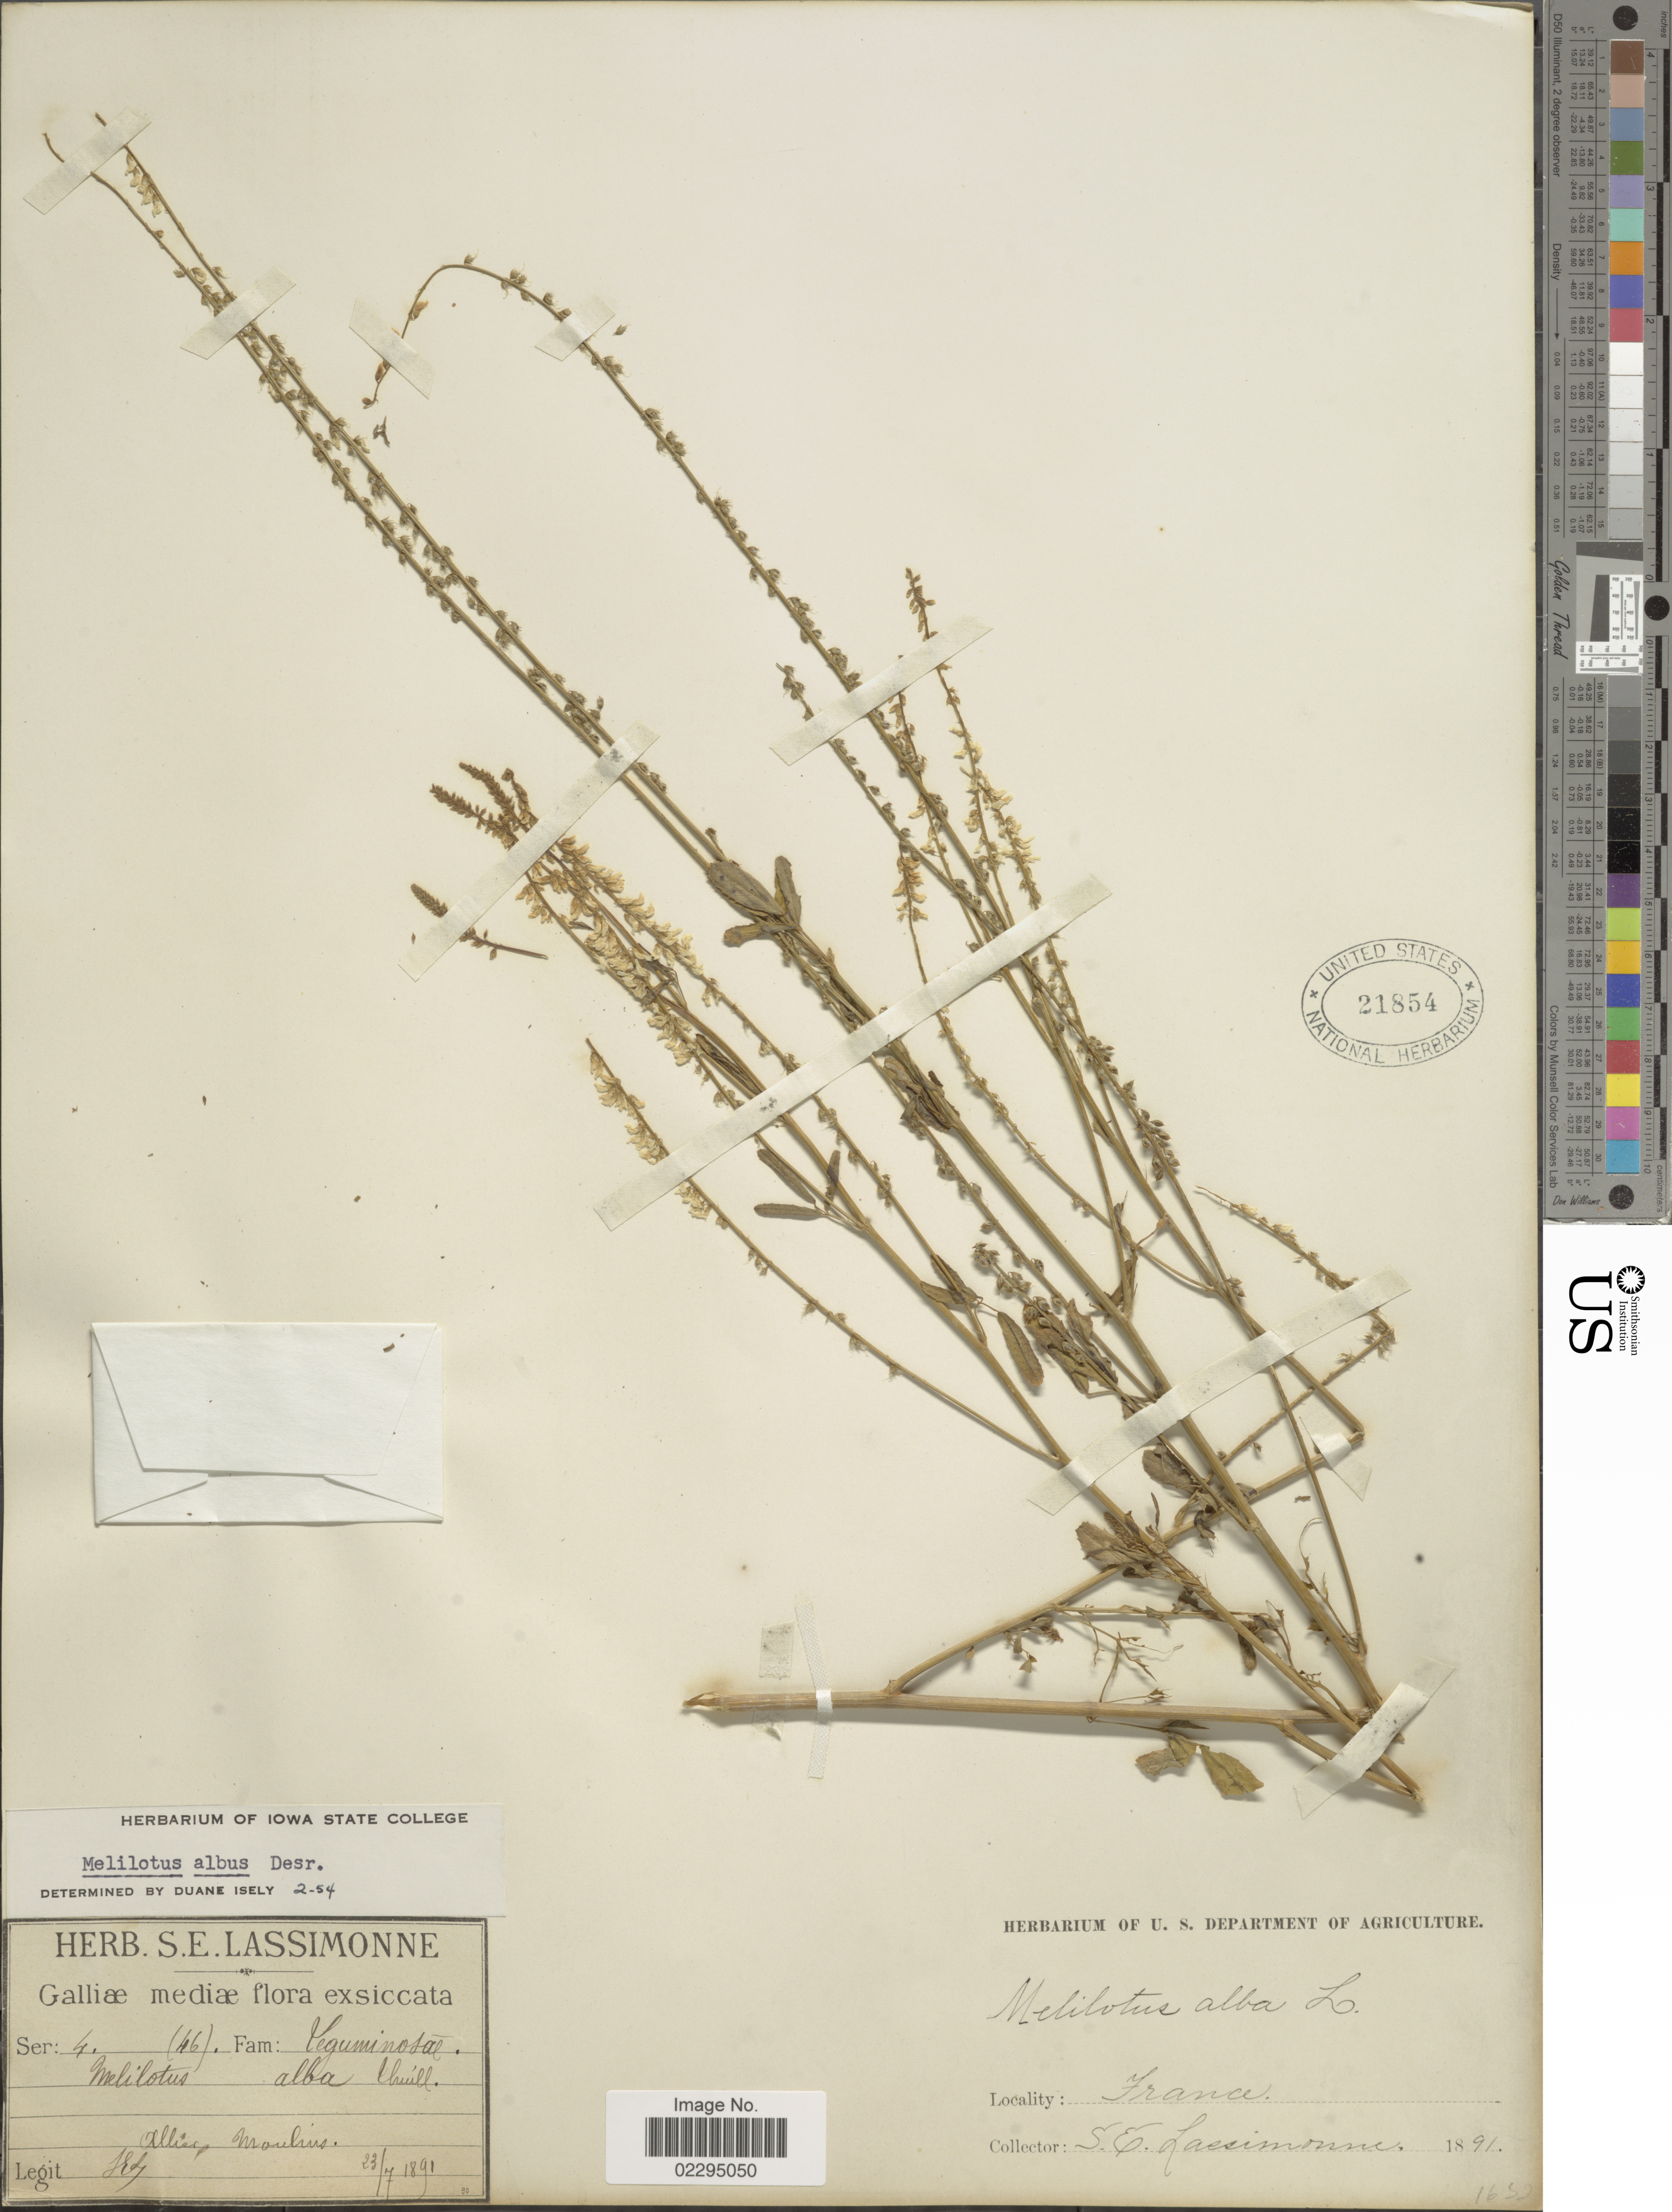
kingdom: Plantae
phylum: Tracheophyta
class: Magnoliopsida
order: Fabales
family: Fabaceae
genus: Melilotus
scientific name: Melilotus albus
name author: Medik.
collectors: S. Lassimonne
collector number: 46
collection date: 1891-07-23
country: France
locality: France, Galliae mediae. Allier , Moulins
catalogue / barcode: US 21854